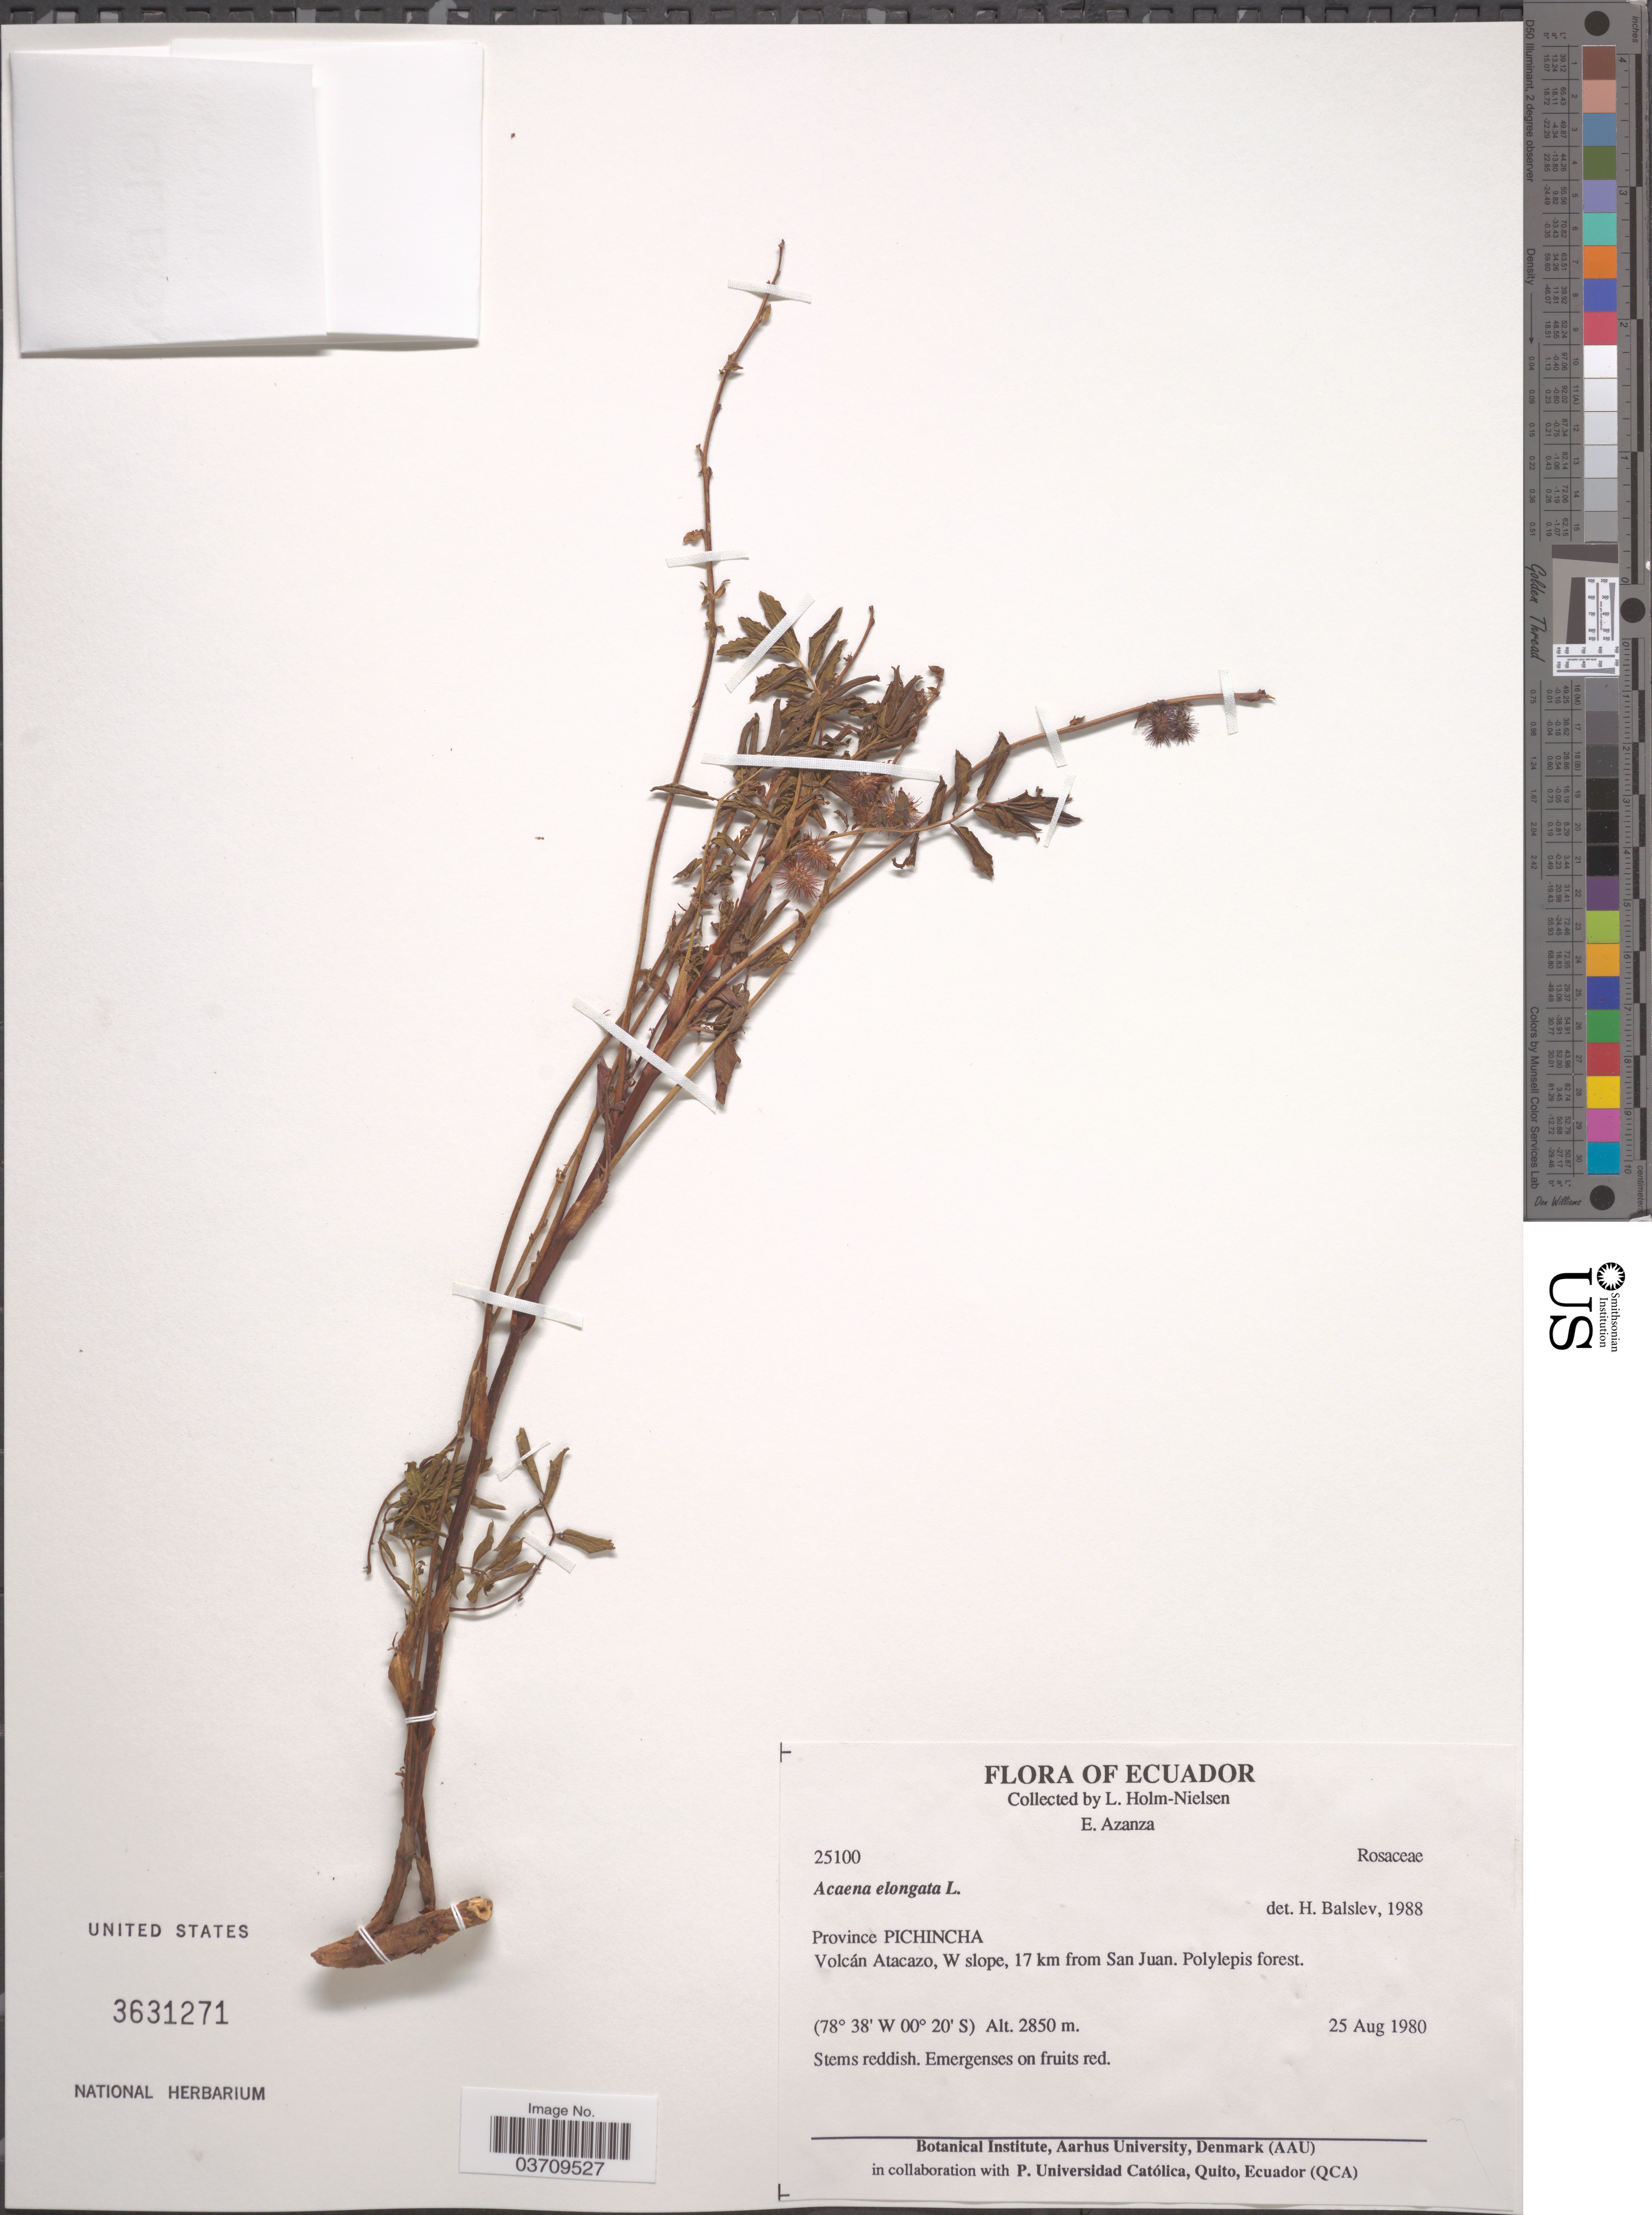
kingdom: Plantae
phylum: Tracheophyta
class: Magnoliopsida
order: Rosales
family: Rosaceae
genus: Acaena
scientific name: Acaena elongata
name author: L.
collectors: L. Holm-Nielsen & E. Azanza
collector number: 25100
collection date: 1980-08-25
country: Ecuador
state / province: Pichincha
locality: Volcán Atacazo, W slope, 17 km from San Juan.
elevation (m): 2850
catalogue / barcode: US 3631271